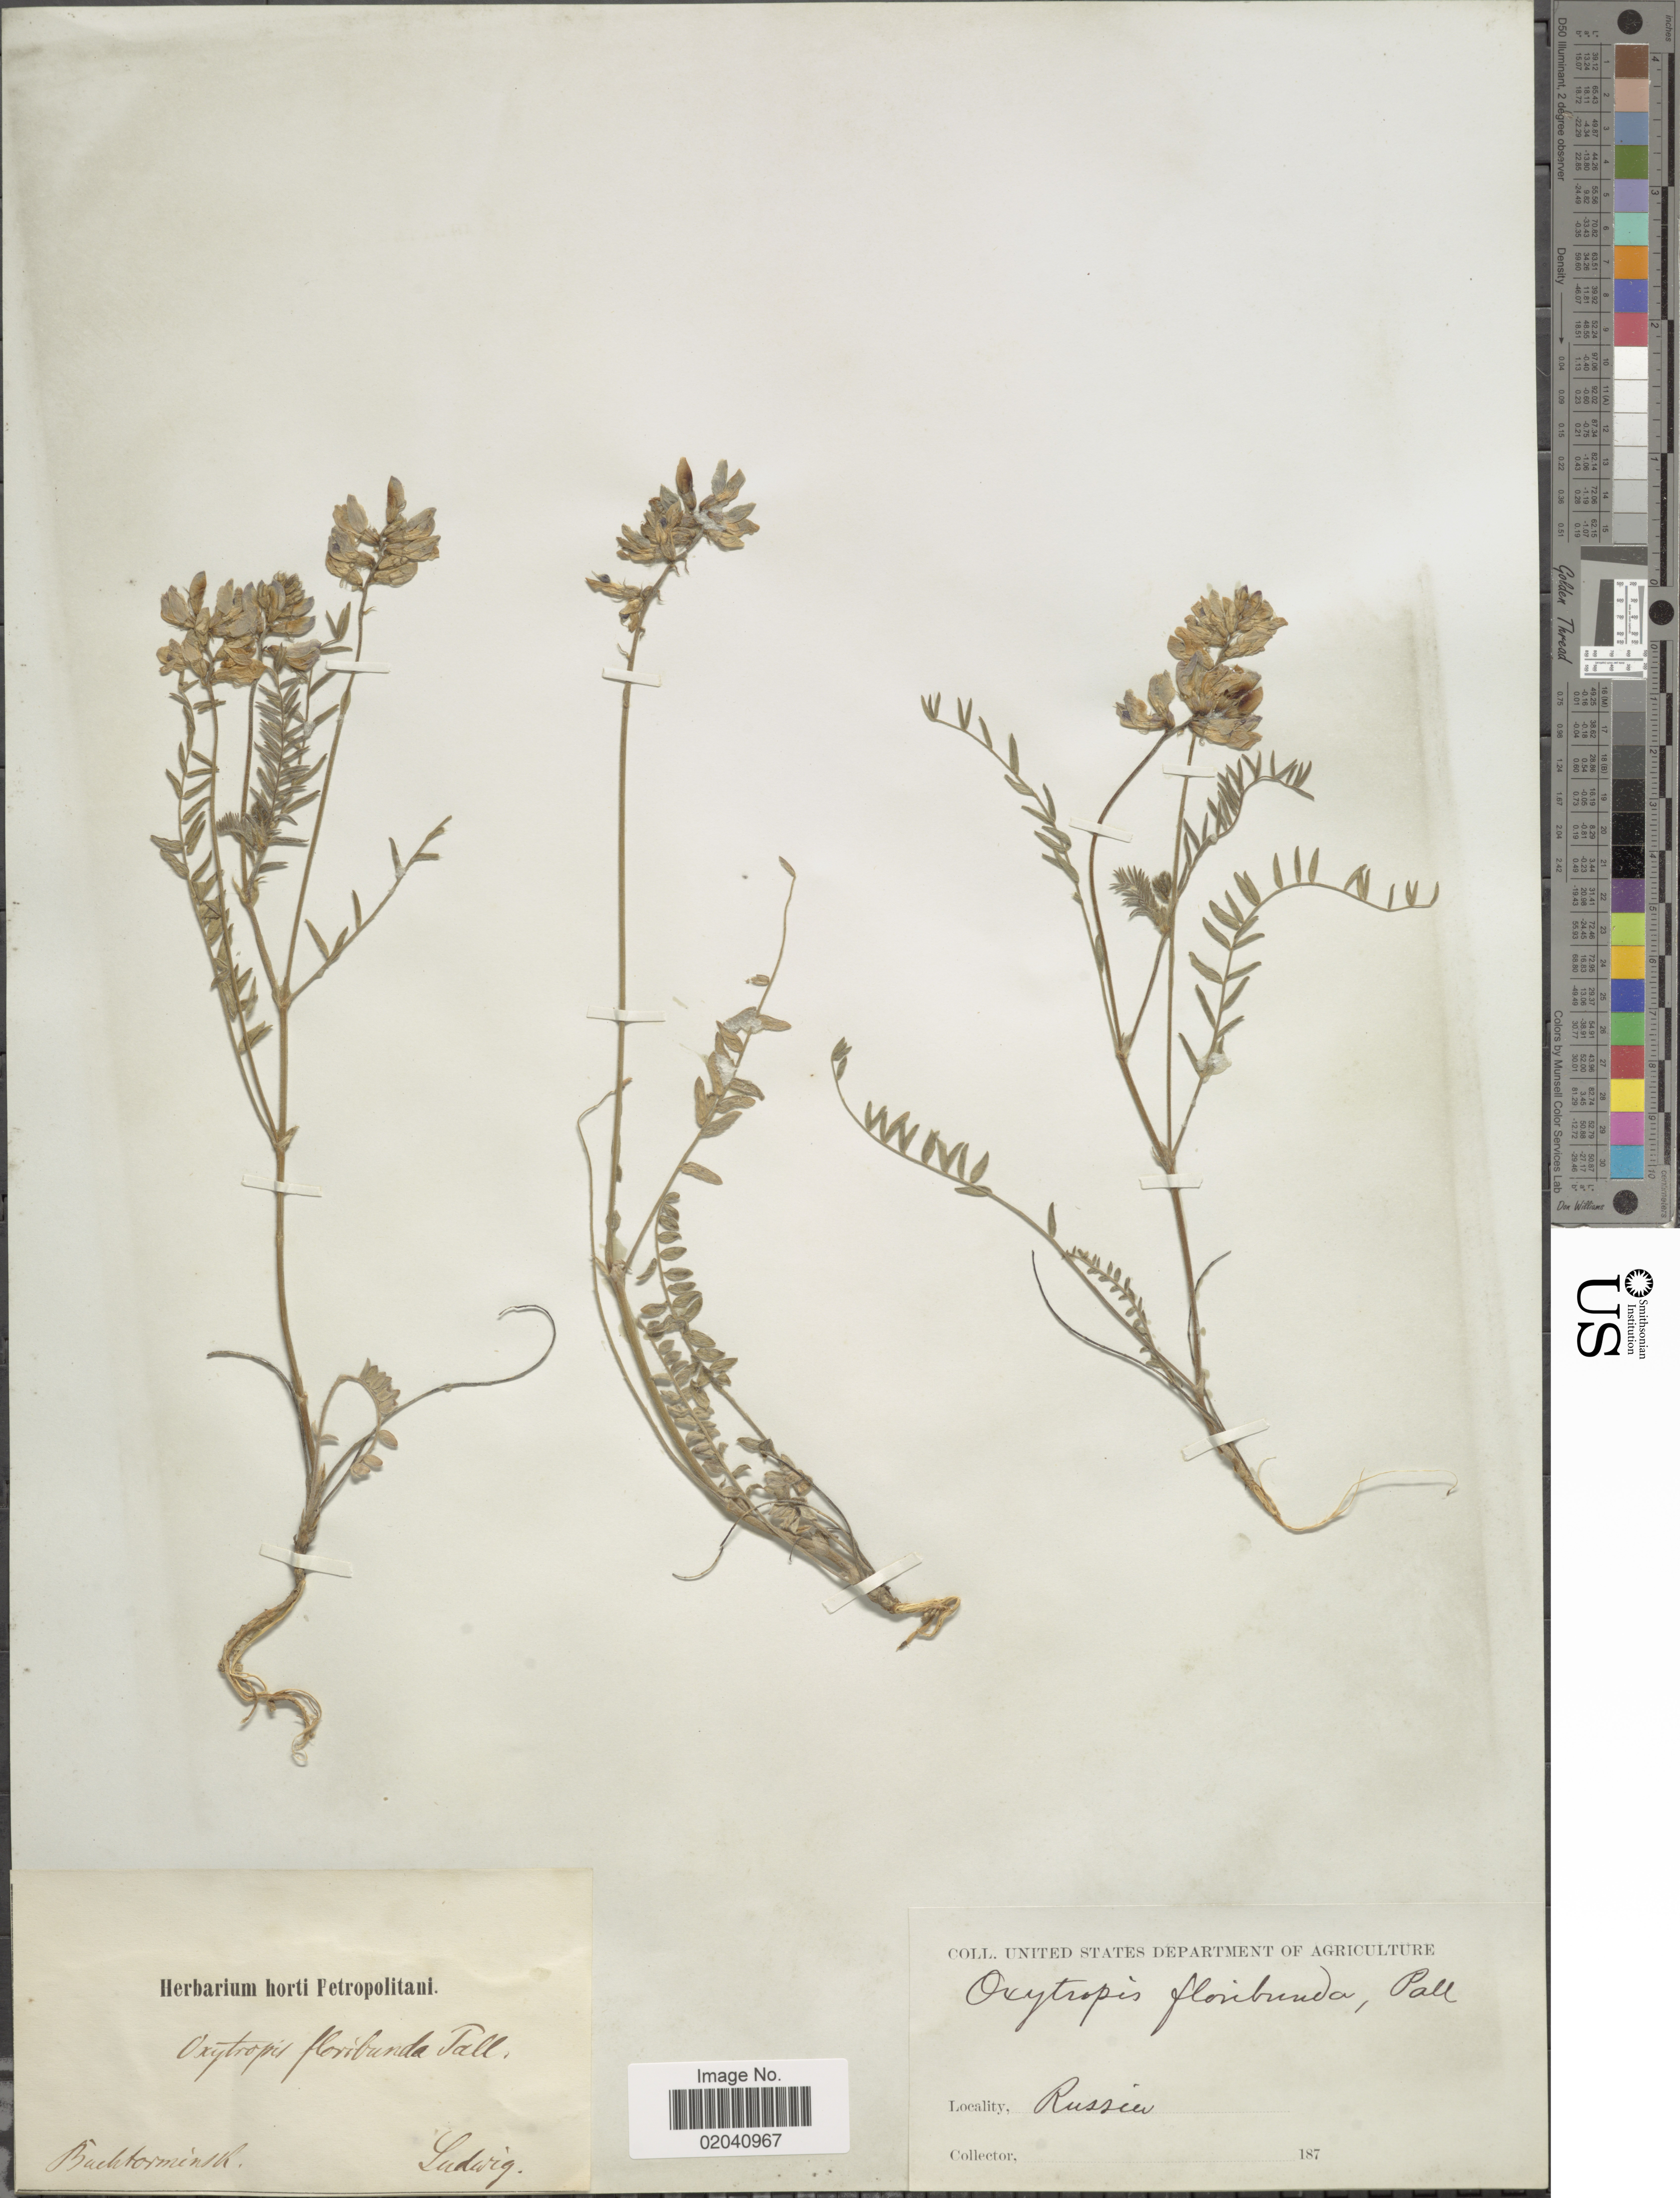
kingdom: Plantae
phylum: Tracheophyta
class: Magnoliopsida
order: Fabales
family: Fabaceae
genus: Oxytropis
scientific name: Oxytropis floribunda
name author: (Pall.) DC.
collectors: Ludwig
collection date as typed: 187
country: Kazakhstan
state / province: East Kazakhstan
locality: Buchtorminsk